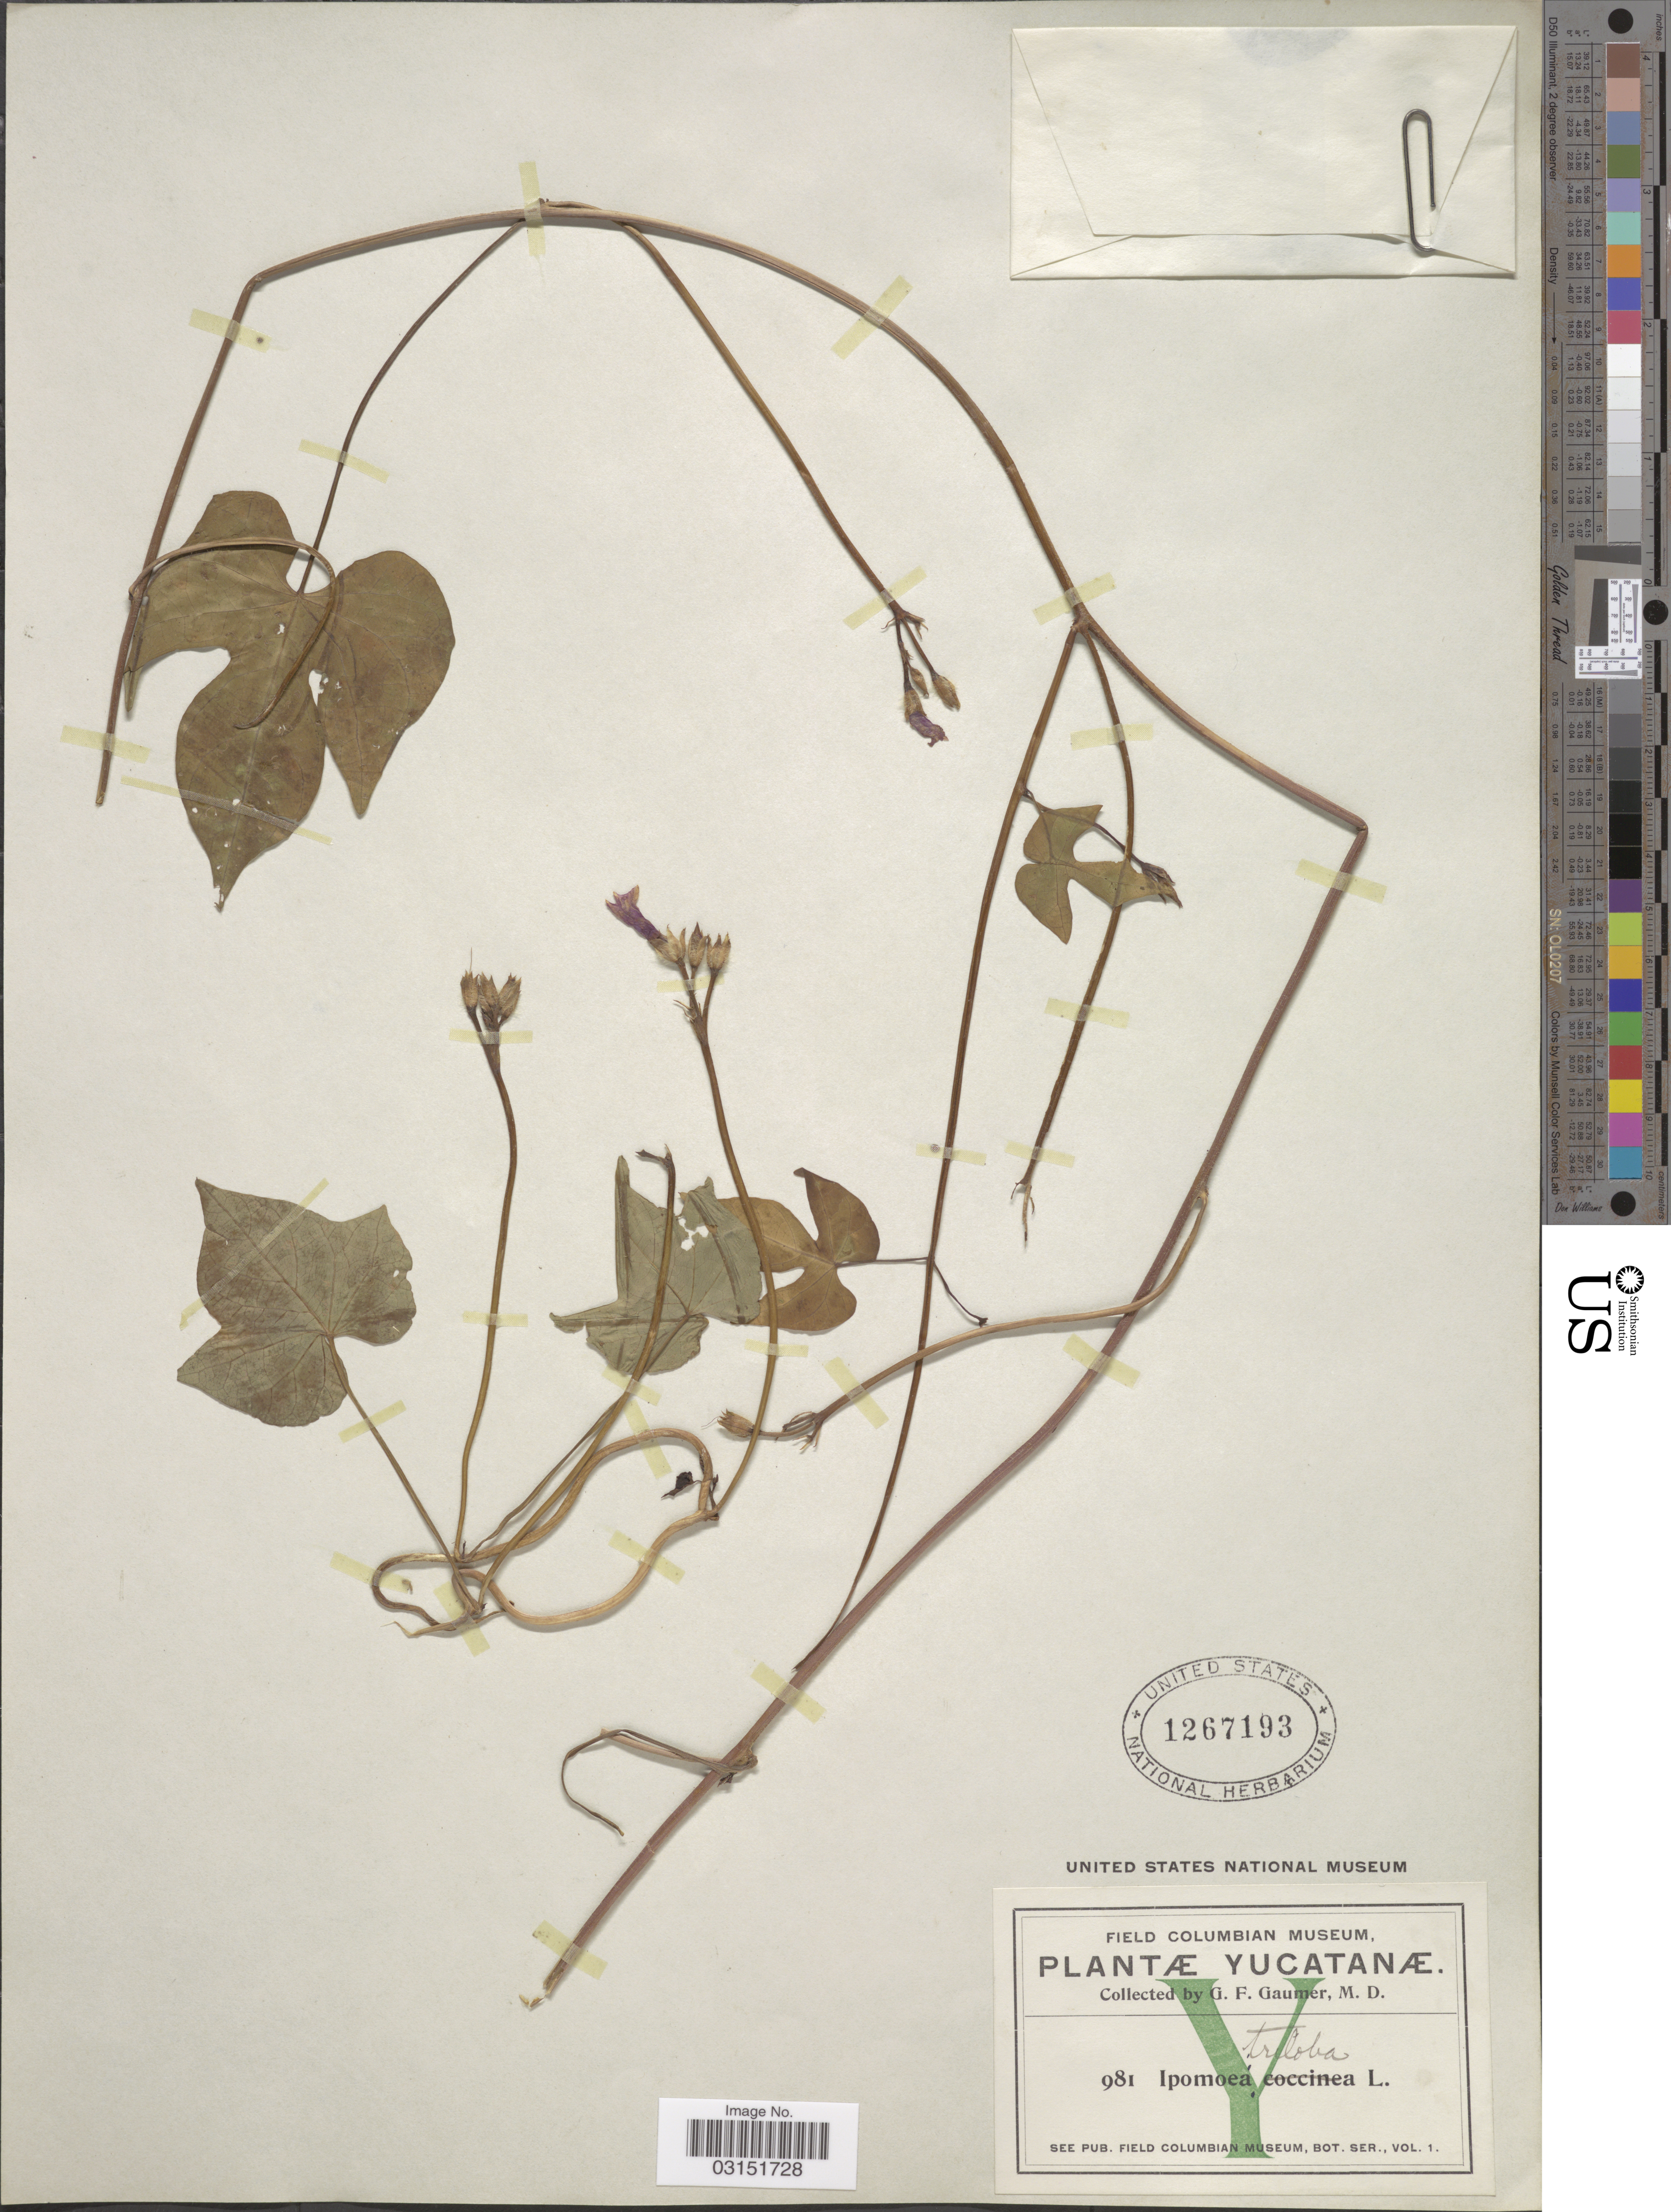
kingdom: Plantae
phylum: Tracheophyta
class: Magnoliopsida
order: Solanales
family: Convolvulaceae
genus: Ipomoea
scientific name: Ipomoea triloba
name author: L.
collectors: G. F. Gaumer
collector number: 981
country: Mexico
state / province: Yucatán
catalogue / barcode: US 1267193